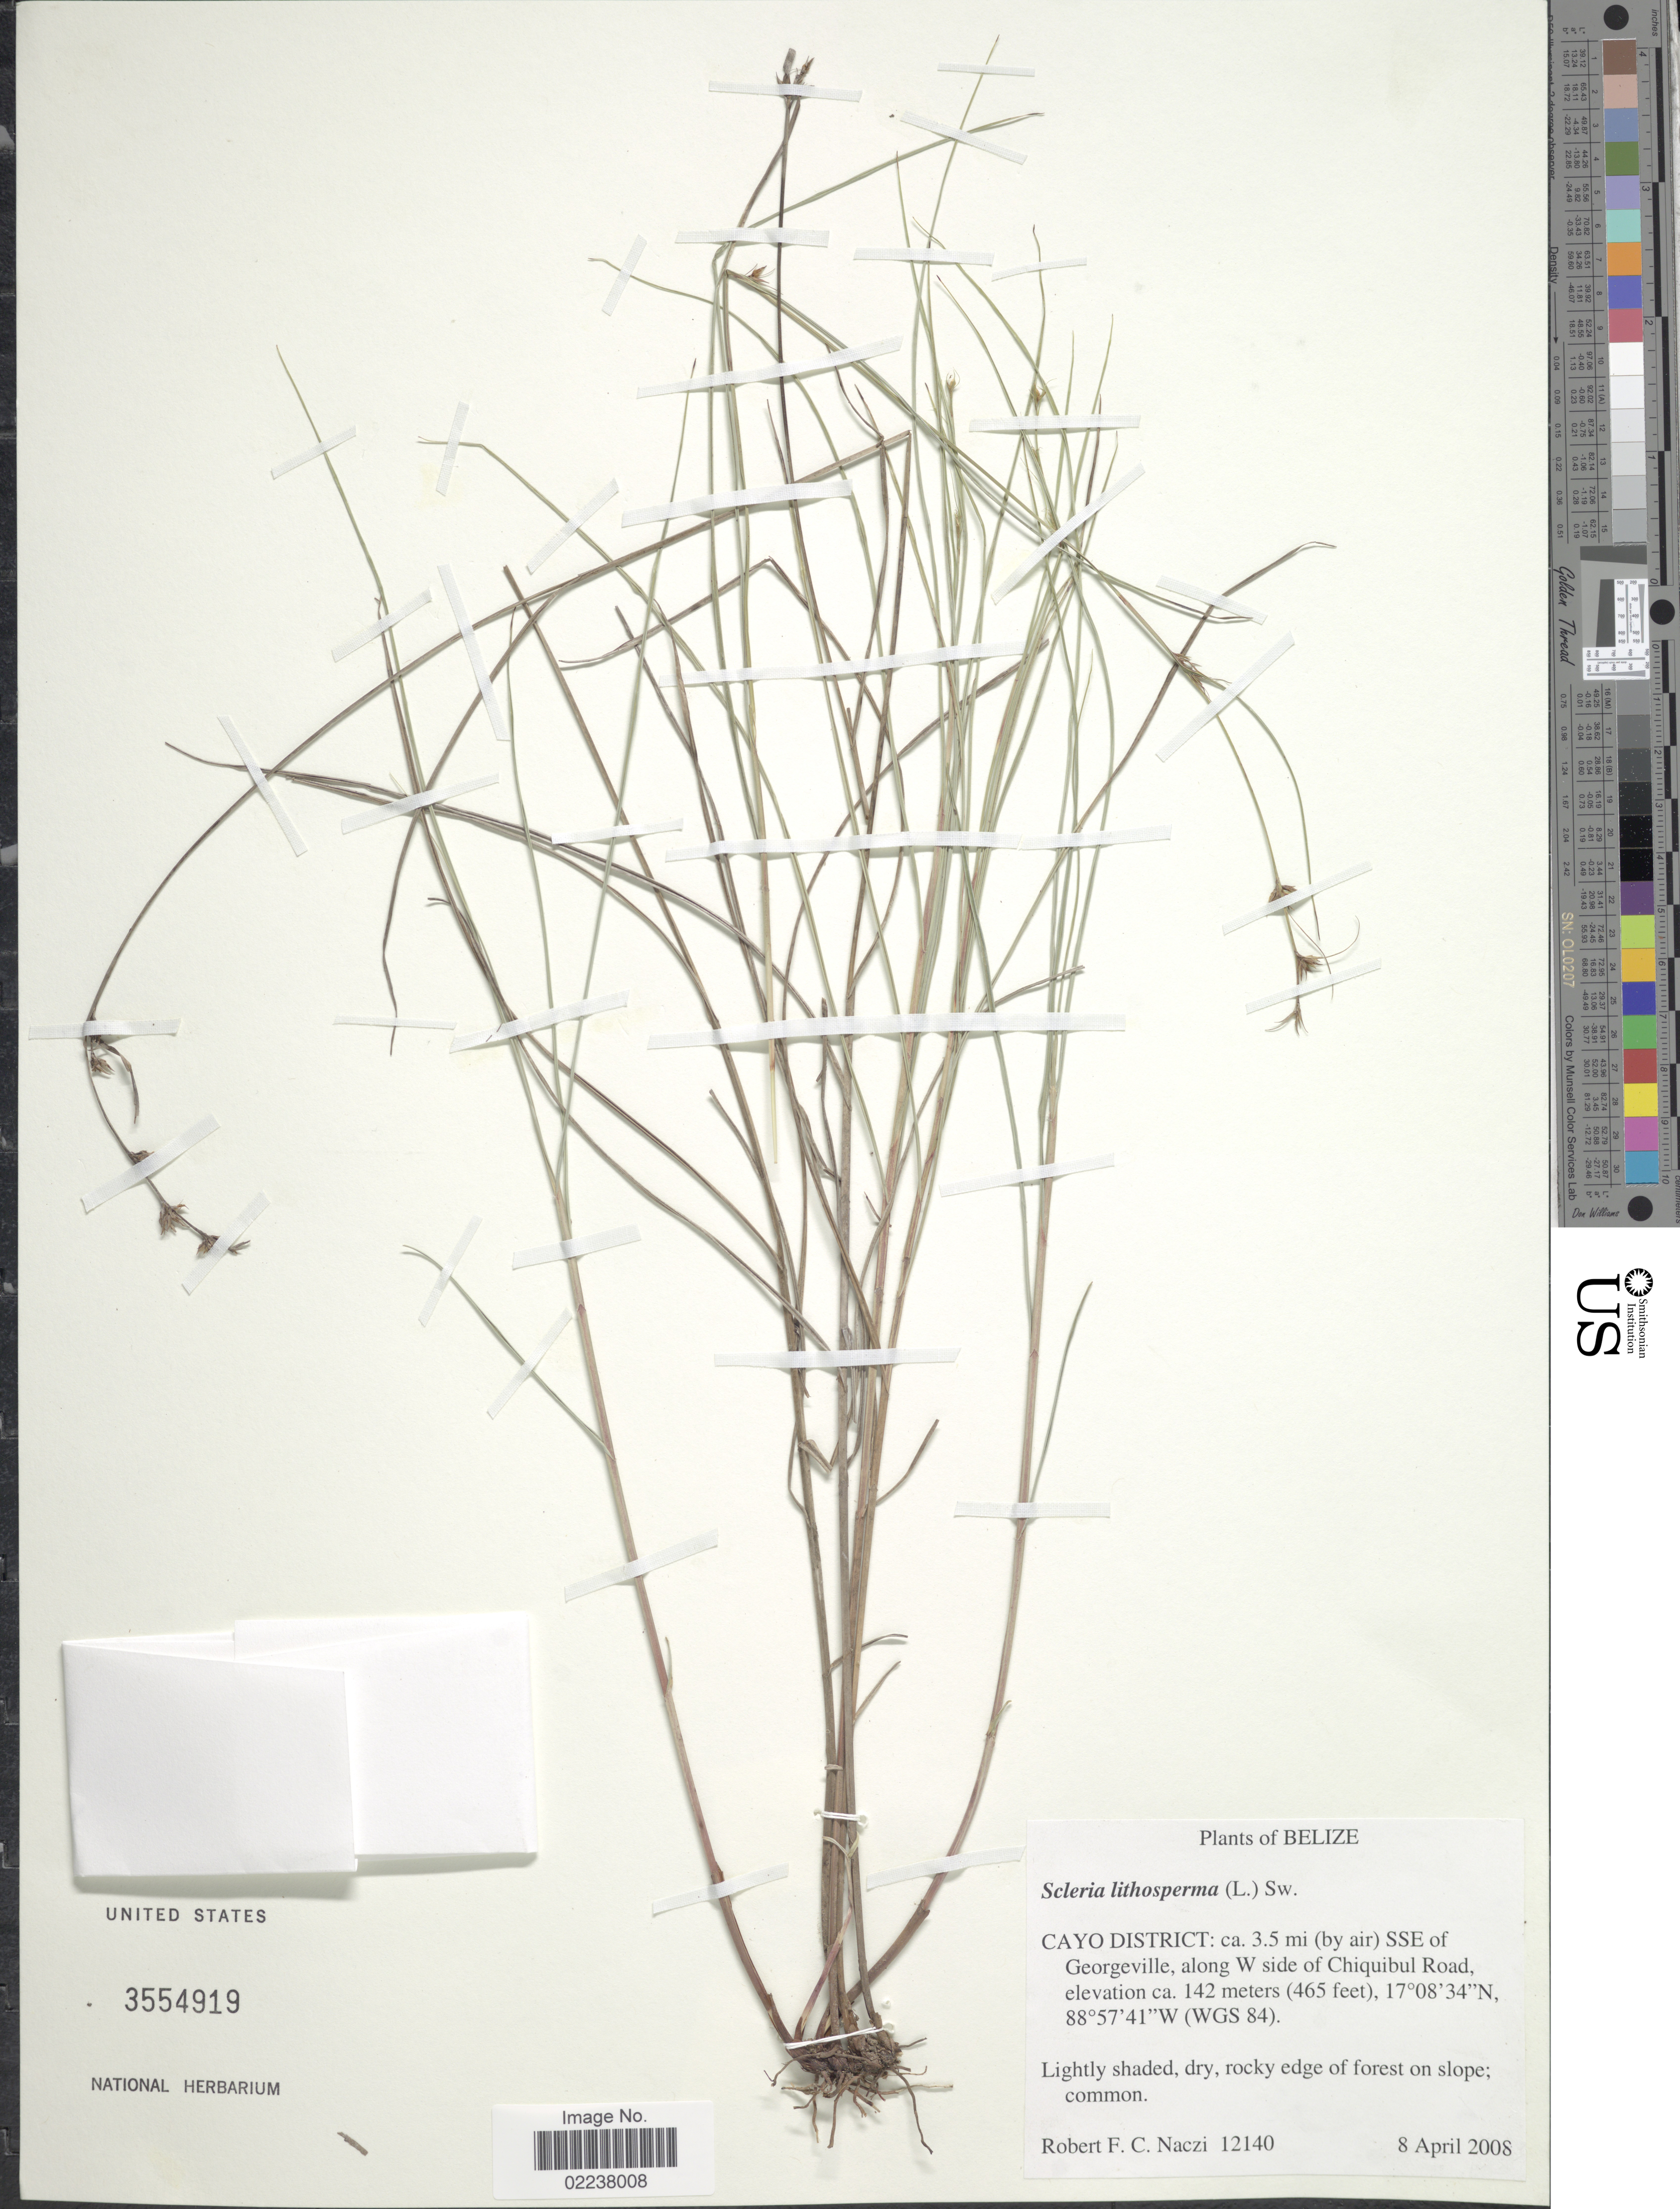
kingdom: Plantae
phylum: Tracheophyta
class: Liliopsida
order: Poales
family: Cyperaceae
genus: Scleria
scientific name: Scleria lithosperma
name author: (L.) Sw.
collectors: R. F. C. Naczi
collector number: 12140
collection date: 2008-04-08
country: Belize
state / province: Cayo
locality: Cayo Distrcit: ca. 3.5 mi (by air) SSE of Georgeville, along W side of Chiquibul Road (WGS 84)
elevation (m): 142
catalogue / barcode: US 3554919